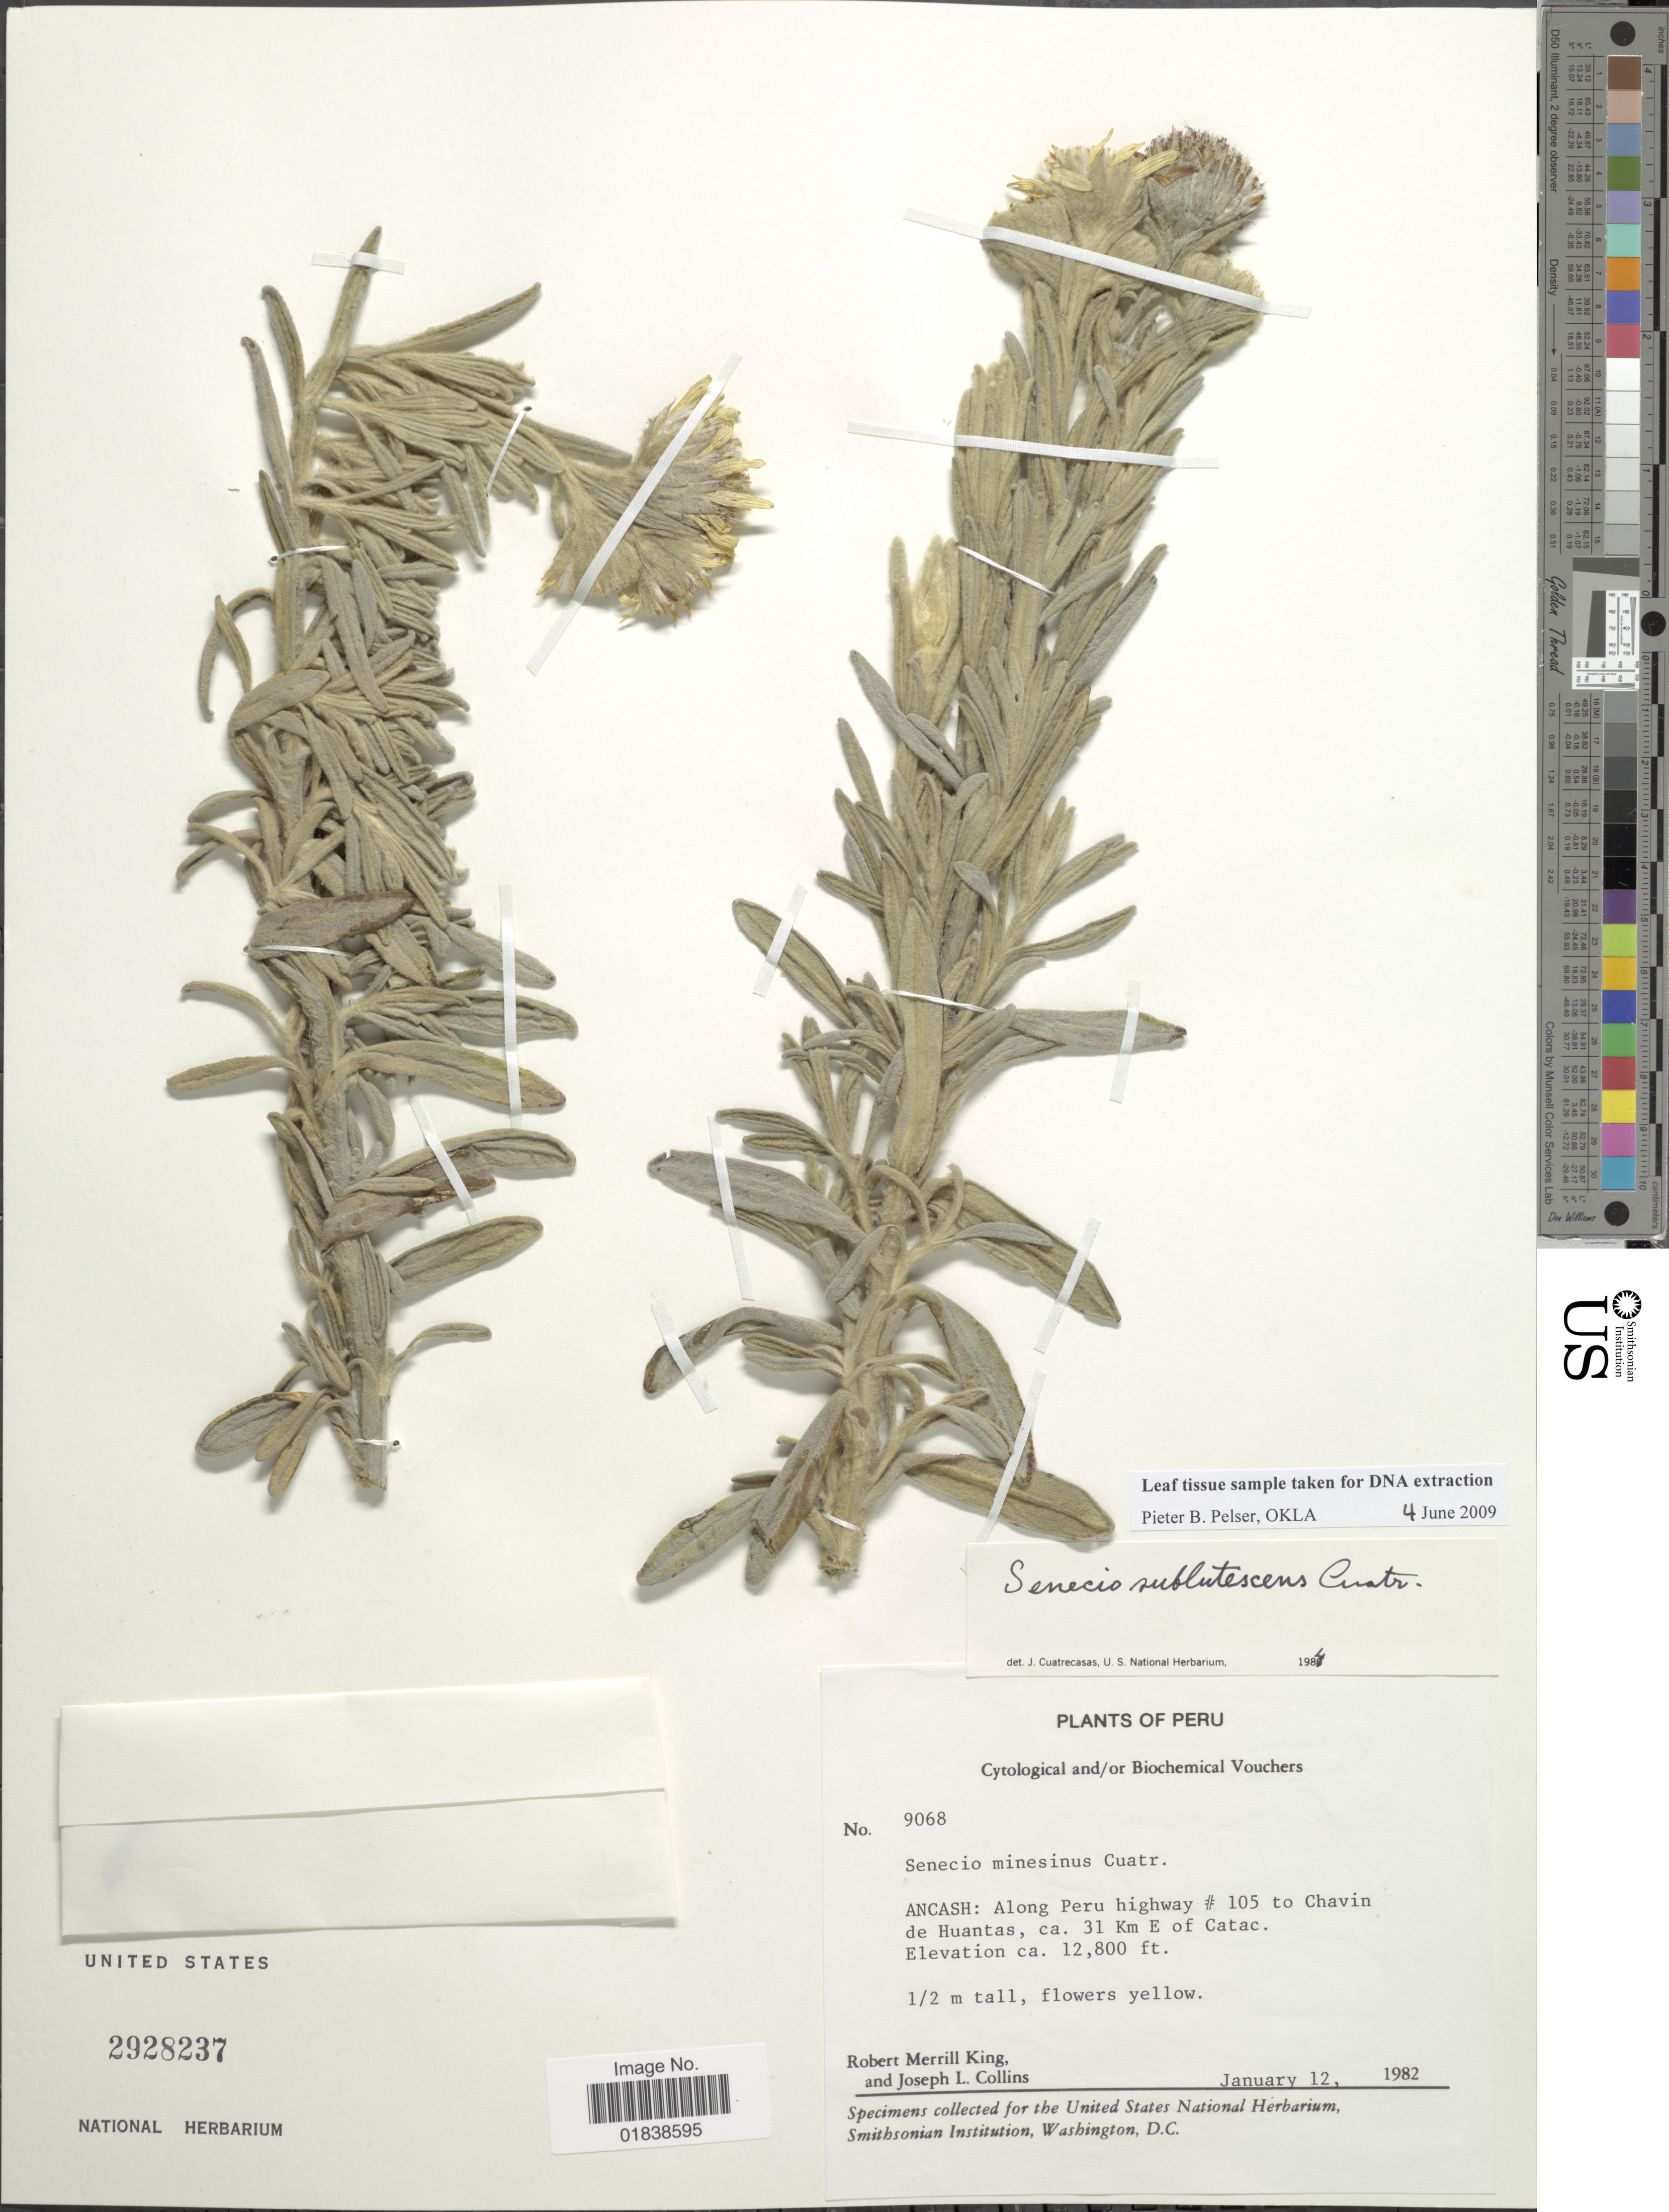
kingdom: Plantae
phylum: Tracheophyta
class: Magnoliopsida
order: Asterales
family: Asteraceae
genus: Senecio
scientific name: Senecio sublutescens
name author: Cuatrec.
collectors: R. M. King & J. L. Collins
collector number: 9068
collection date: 1982-01-12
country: Peru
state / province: Ancash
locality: Along Peru Highway # 105 to Chavin de Huantas, ca 31 km E of Catac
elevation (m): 3901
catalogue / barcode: US 2928237